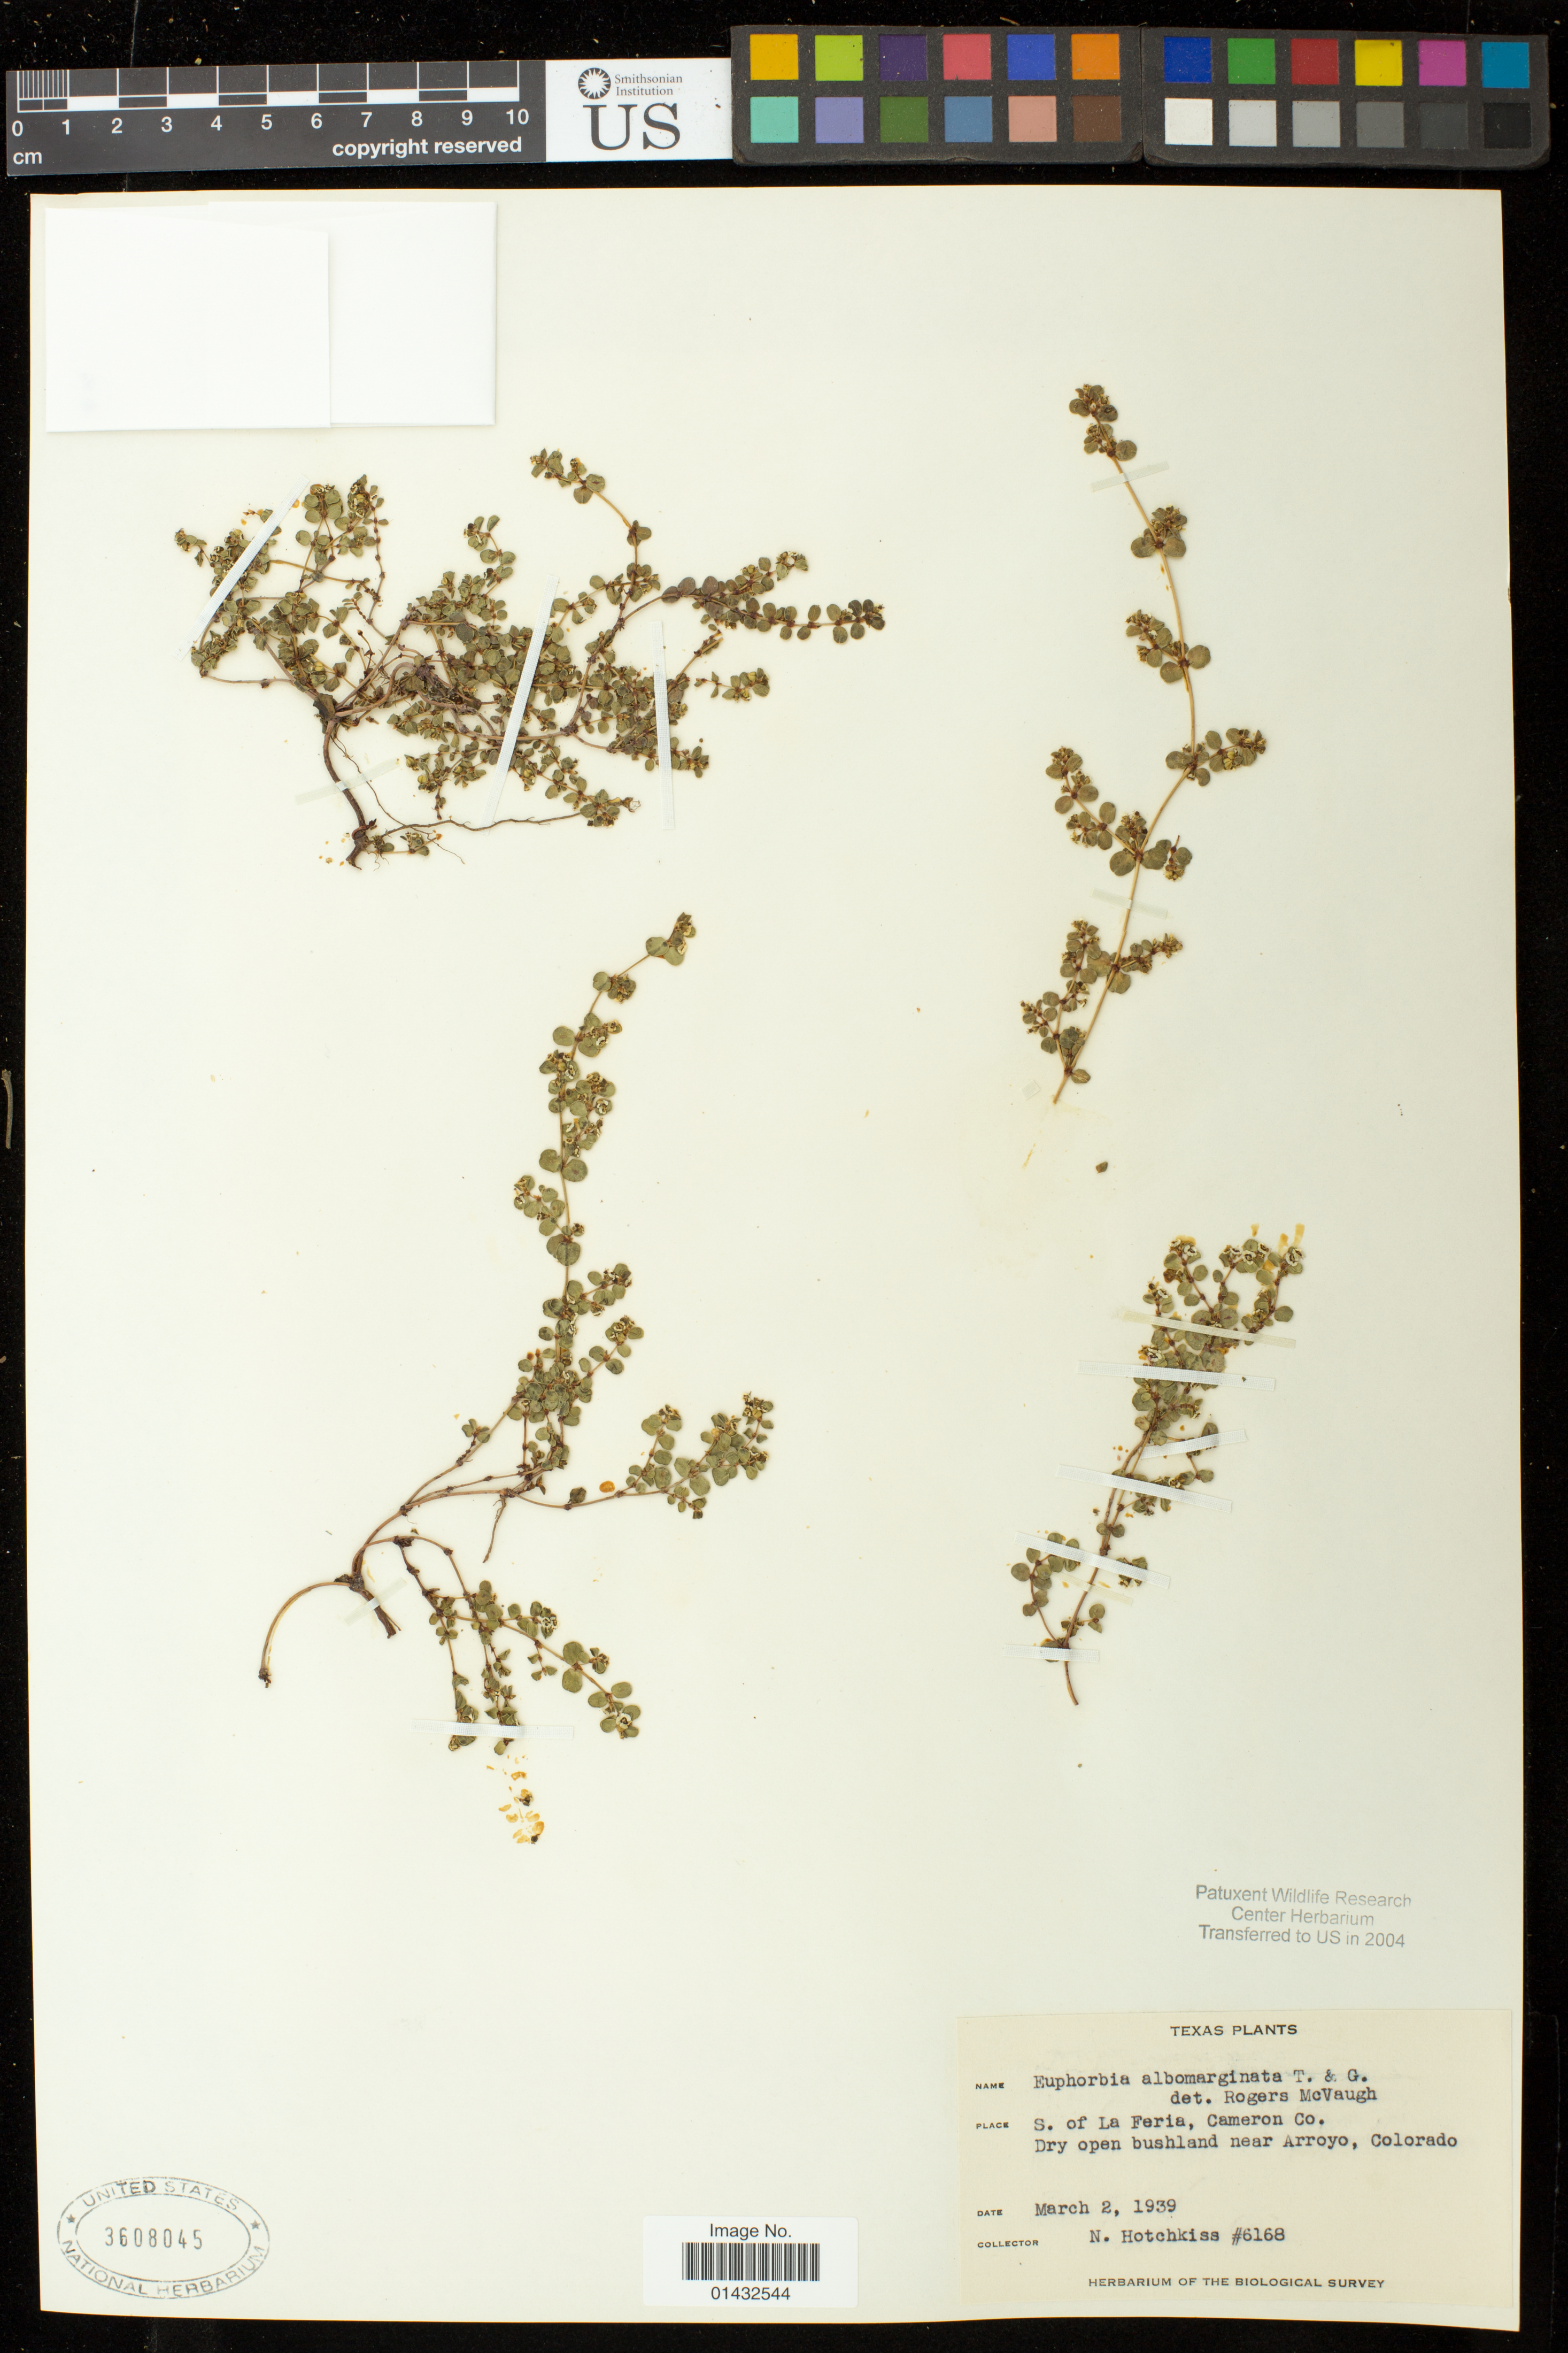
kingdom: Plantae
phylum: Tracheophyta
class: Magnoliopsida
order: Malpighiales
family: Euphorbiaceae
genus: Euphorbia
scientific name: Euphorbia albomarginata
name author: Torr. & A. Gray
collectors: N. Hotchkiss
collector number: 6168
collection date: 1939-03-02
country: United States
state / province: Texas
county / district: Cameron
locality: S. of La Feria ; near Arroyo, Colorado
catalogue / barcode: US 3608045